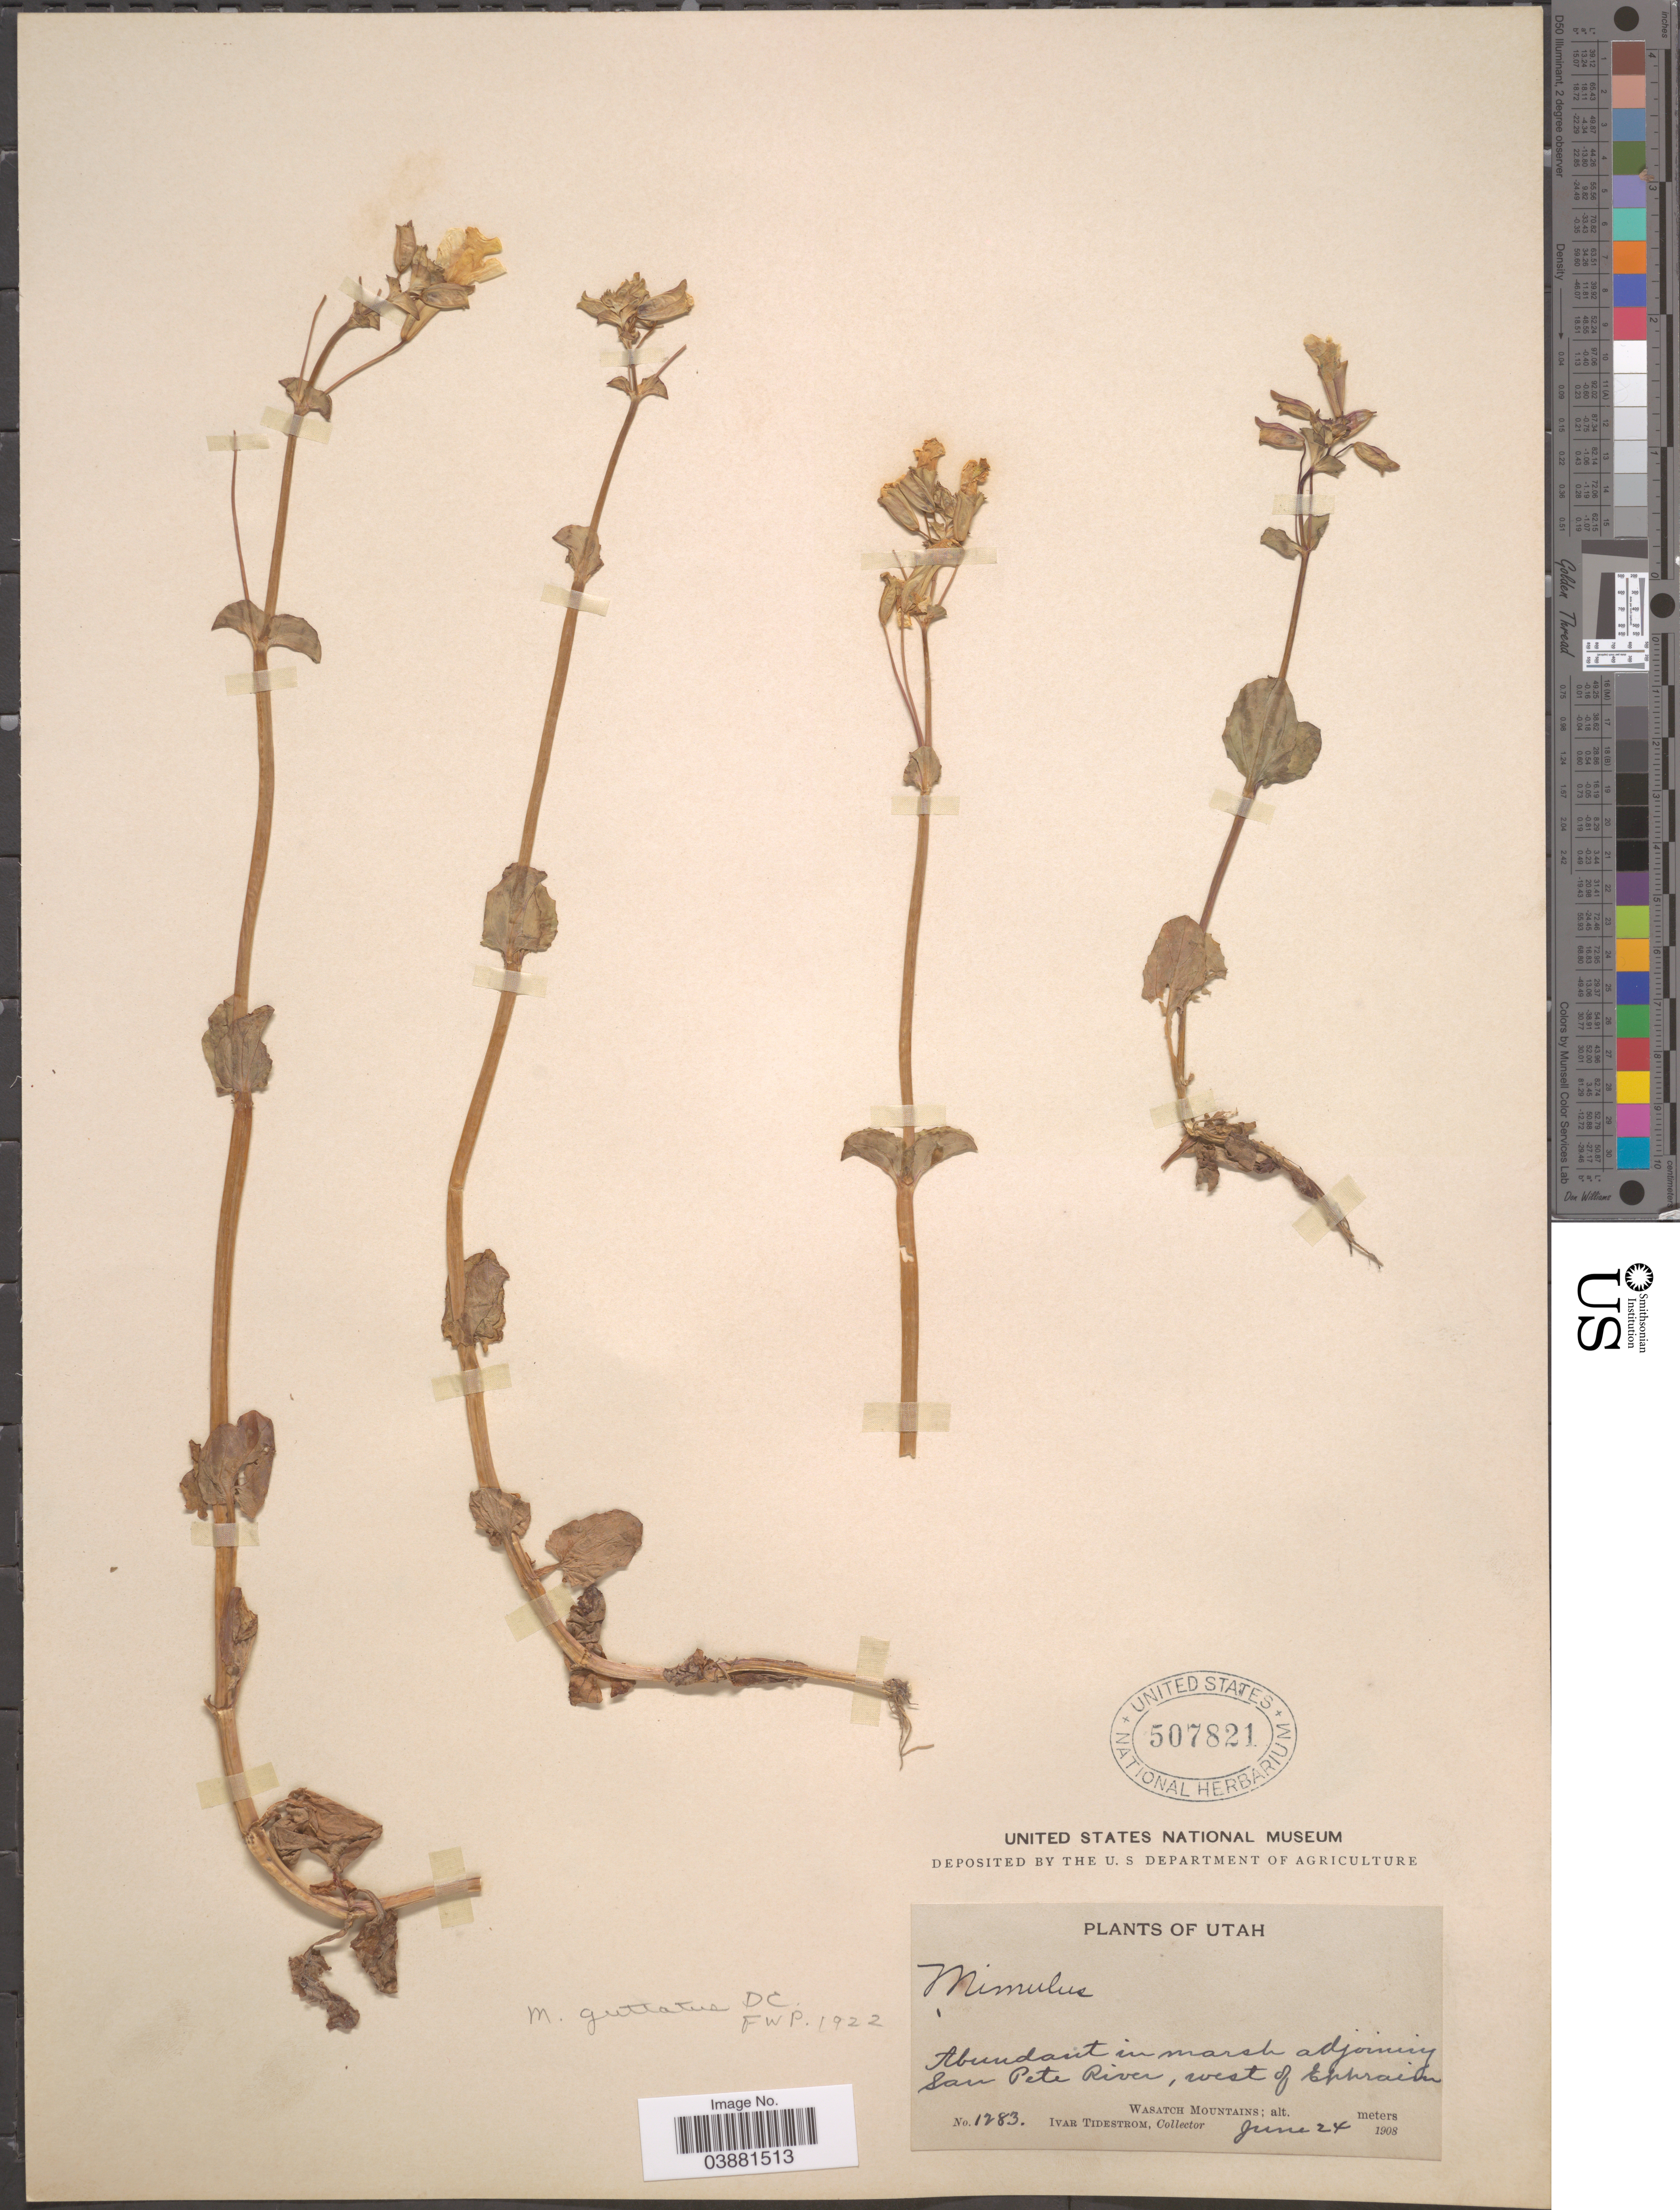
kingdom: Plantae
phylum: Tracheophyta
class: Magnoliopsida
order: Lamiales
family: Phrymaceae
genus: Mimulus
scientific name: Mimulus guttatus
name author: DC.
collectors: I. F. Tidestrom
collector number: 1283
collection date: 1908-06-24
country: United States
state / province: Utah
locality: San Pete River, west of Ephraim. Wasatch Mountains.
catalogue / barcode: US 507821